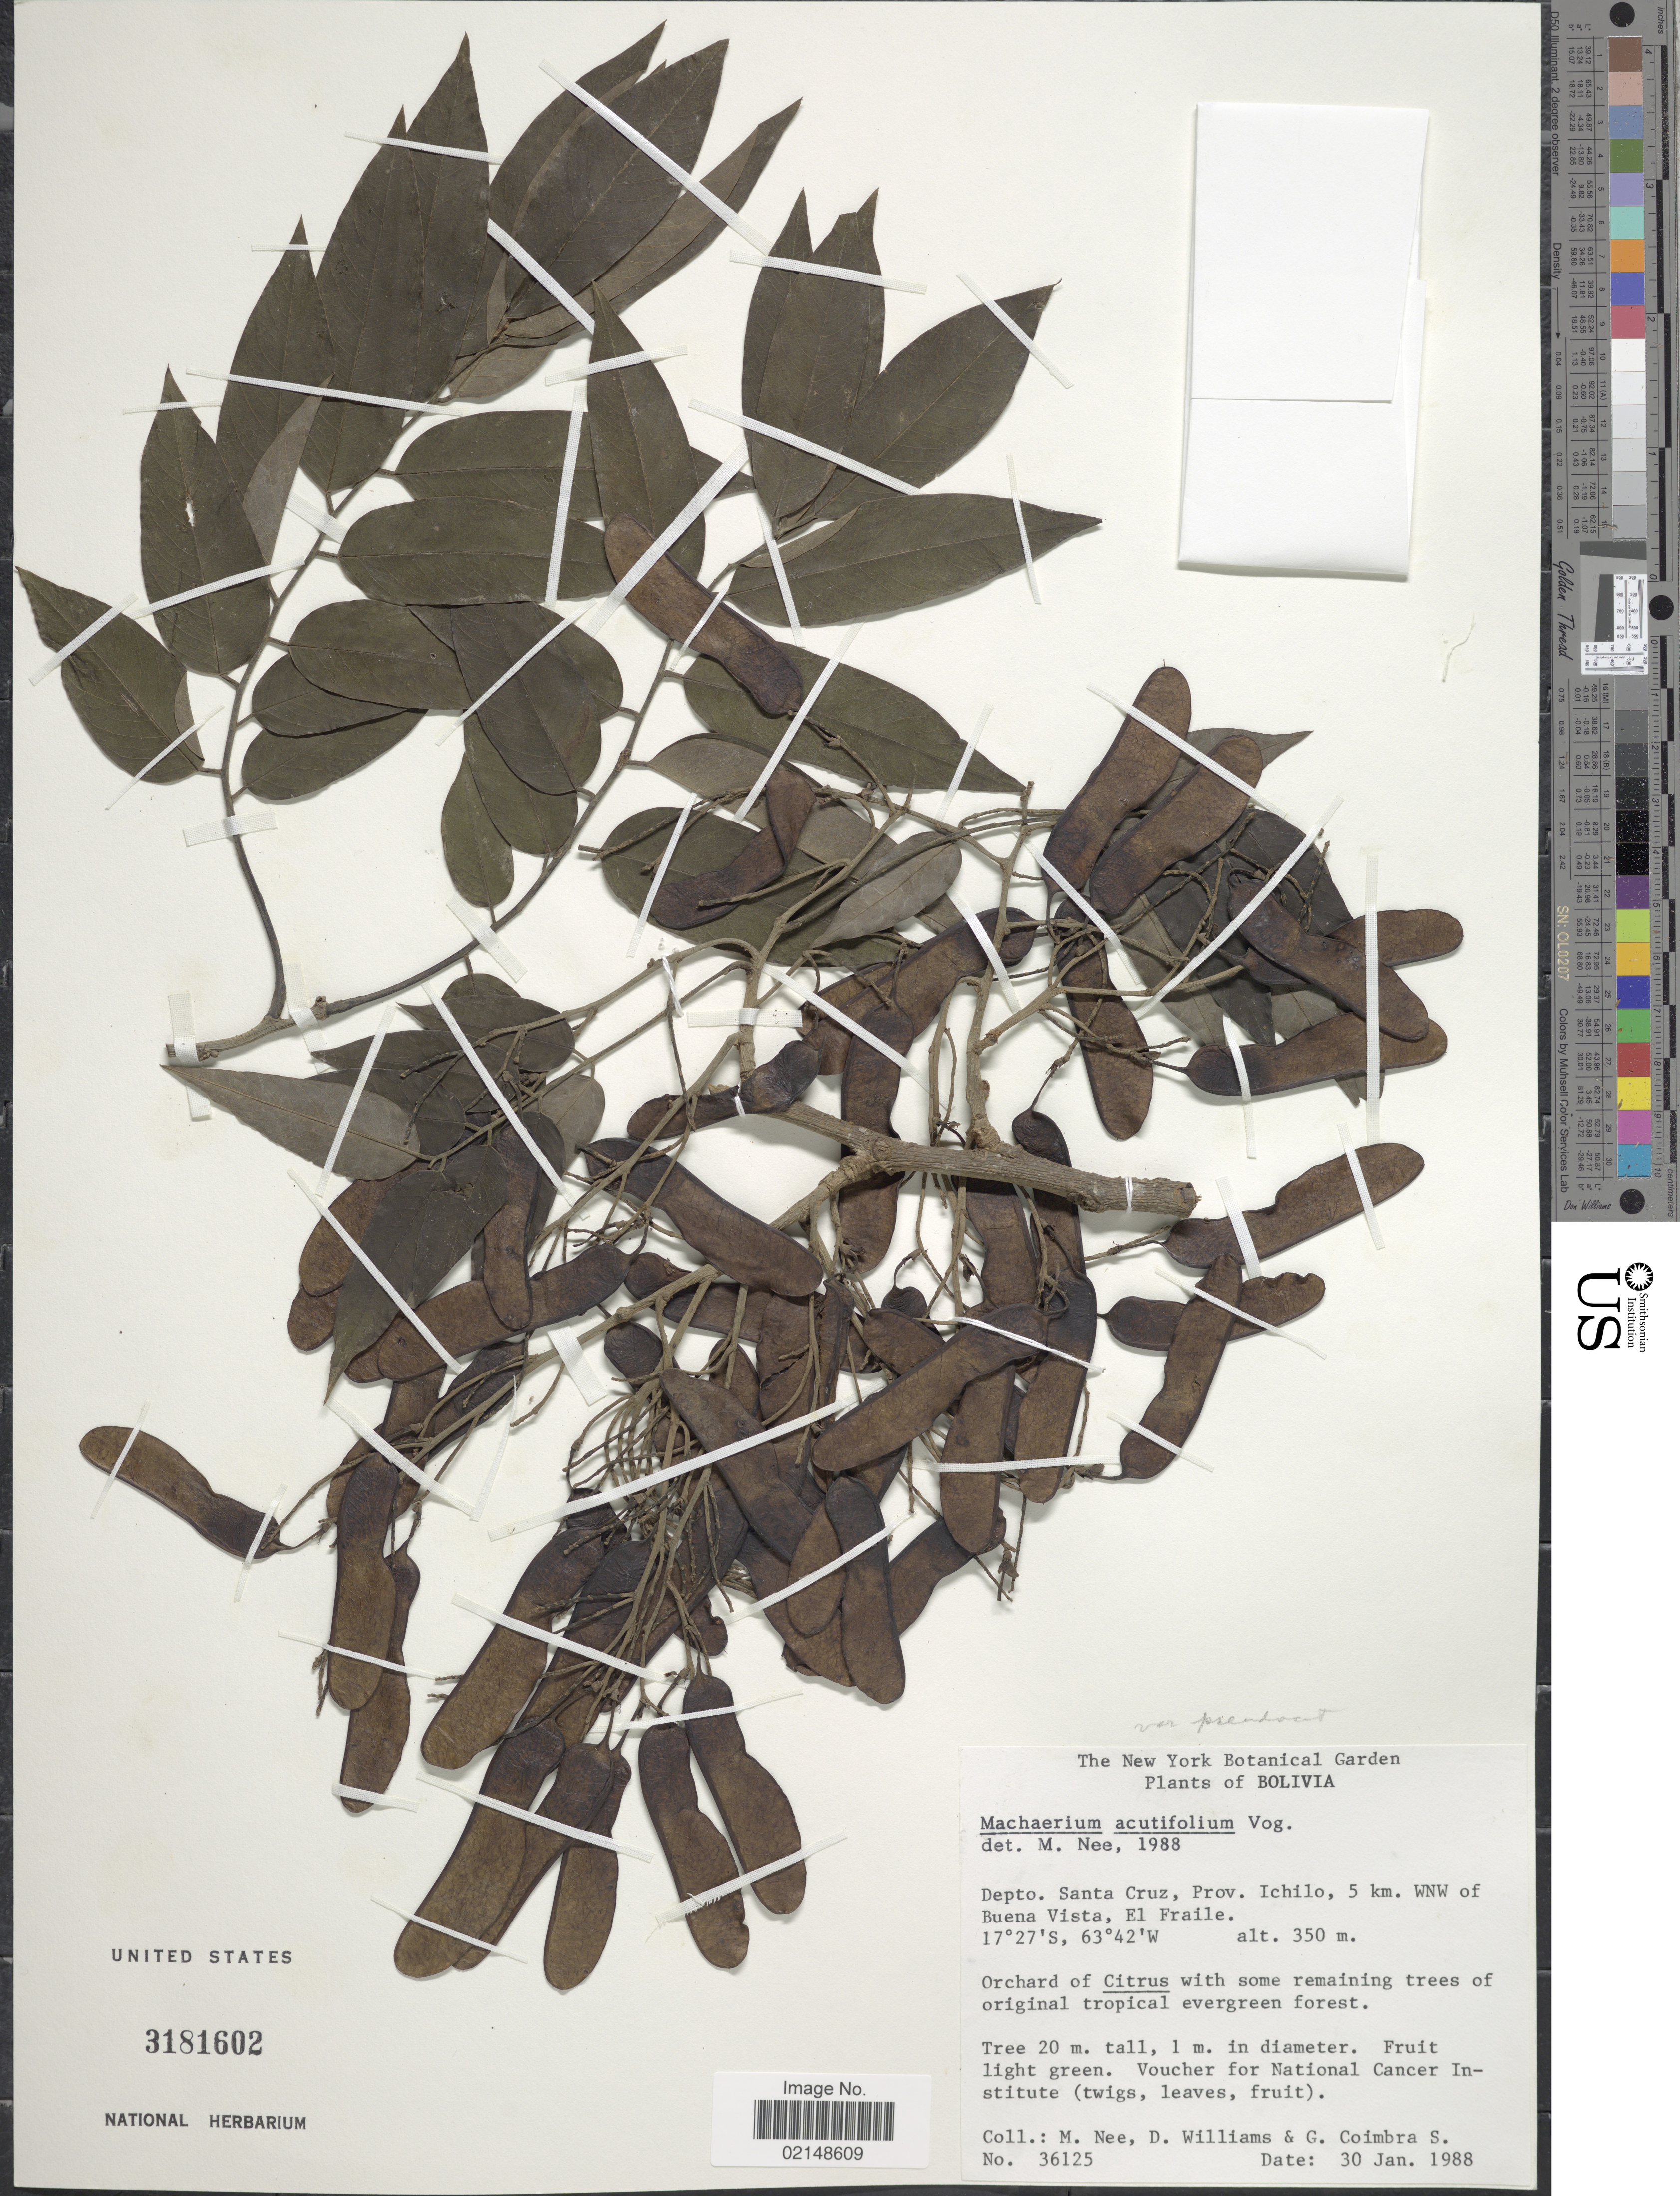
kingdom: Plantae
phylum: Tracheophyta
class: Magnoliopsida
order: Fabales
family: Fabaceae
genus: Machaerium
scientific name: Machaerium acutifolium var. pseudacutifolium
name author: (Pittier) Rudd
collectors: M. Nee, D. Williams & G. Coimbra S.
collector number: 36125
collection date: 1988-01-30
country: Bolivia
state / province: Santa Cruz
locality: Bolivia. Depto. Santa Cruz, Prov. Ichilo, 5 km. WNW of Buena Vista, El Fraile.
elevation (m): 350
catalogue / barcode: US 3181602